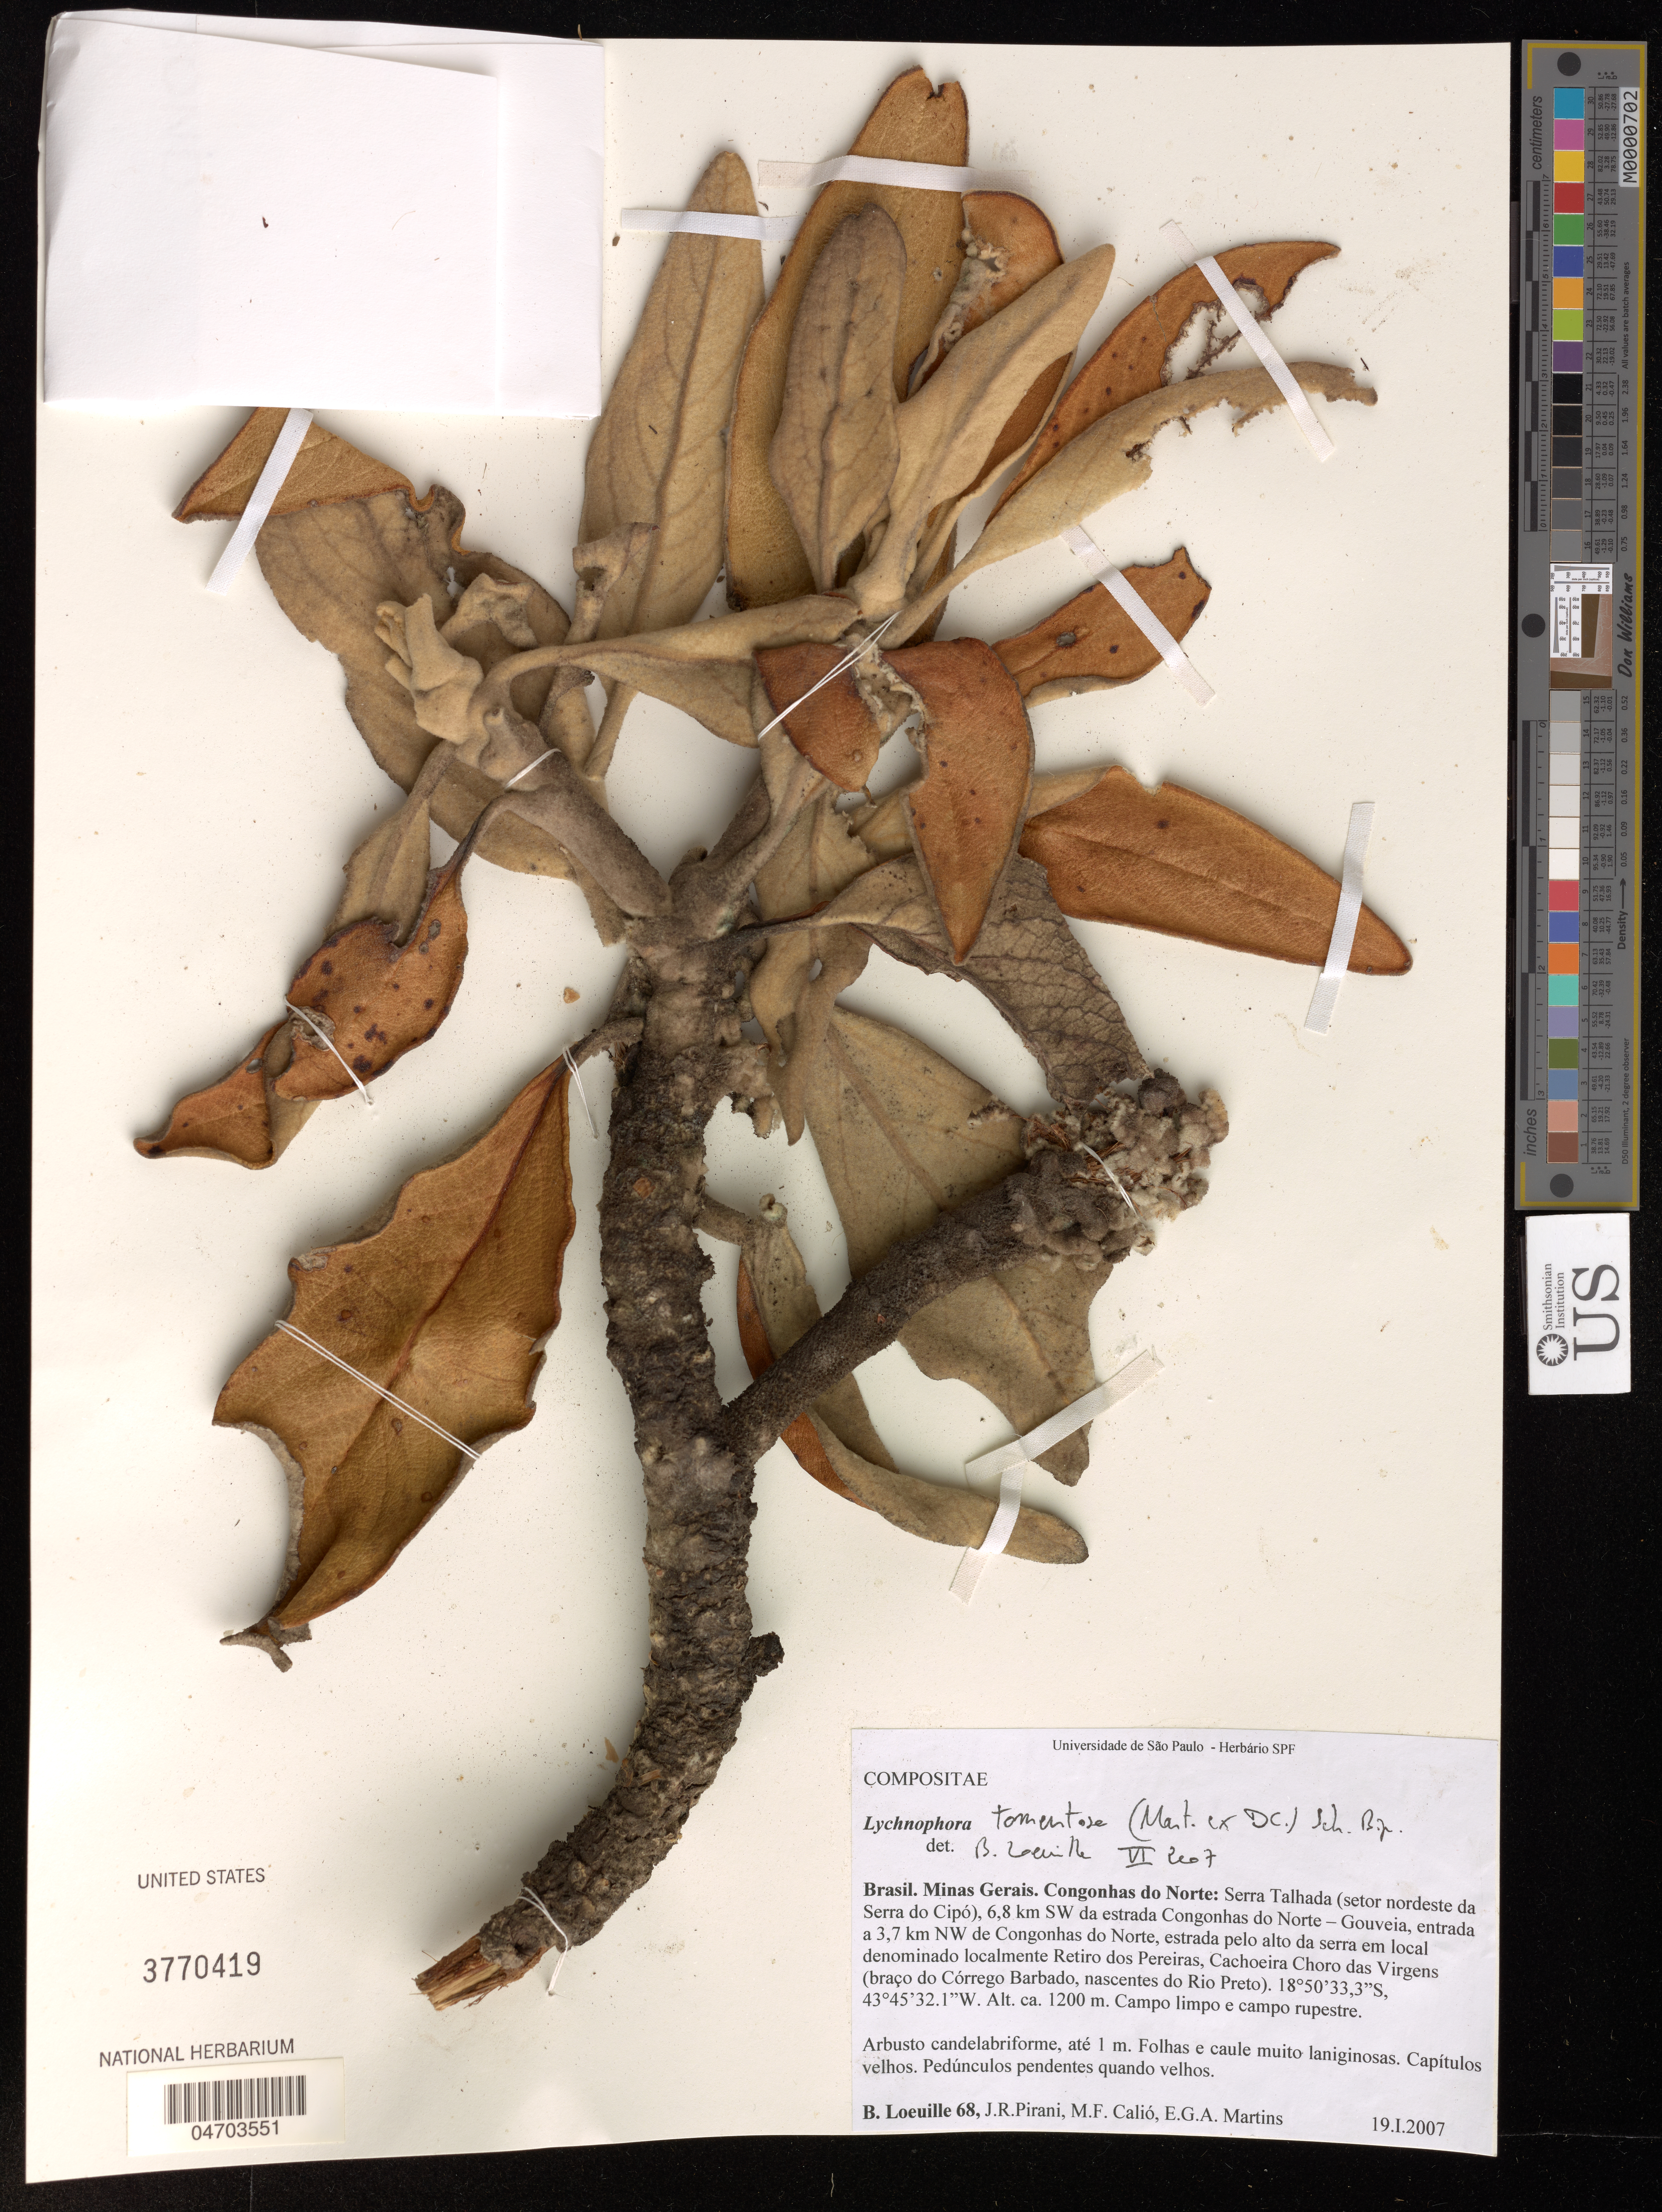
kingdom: Plantae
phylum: Tracheophyta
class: Magnoliopsida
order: Asterales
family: Asteraceae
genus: Lychnophora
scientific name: Lychnophora tomentosa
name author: (Mart. ex DC.) Sch. Bip.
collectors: B. Loeuille, J. Pirani & M. Calió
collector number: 68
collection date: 2007-01-19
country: Brazil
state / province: Minas Gerais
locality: Congonhas do Norte: Serra Talhada (sector nordeste da Serra do Cipó), 6,8 km SW da estrada Congonhas do Norte - Gouveia, entrada a 3,7 km NW de Congonhas do Norte, estrada pelo alto da serra em local denominado localmente Retiro dos Pereiras, Cachoeira Choro das Virgens (braço do Córrego Barbado, nascentes do Rio Preto).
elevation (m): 1200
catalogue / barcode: US 3770419